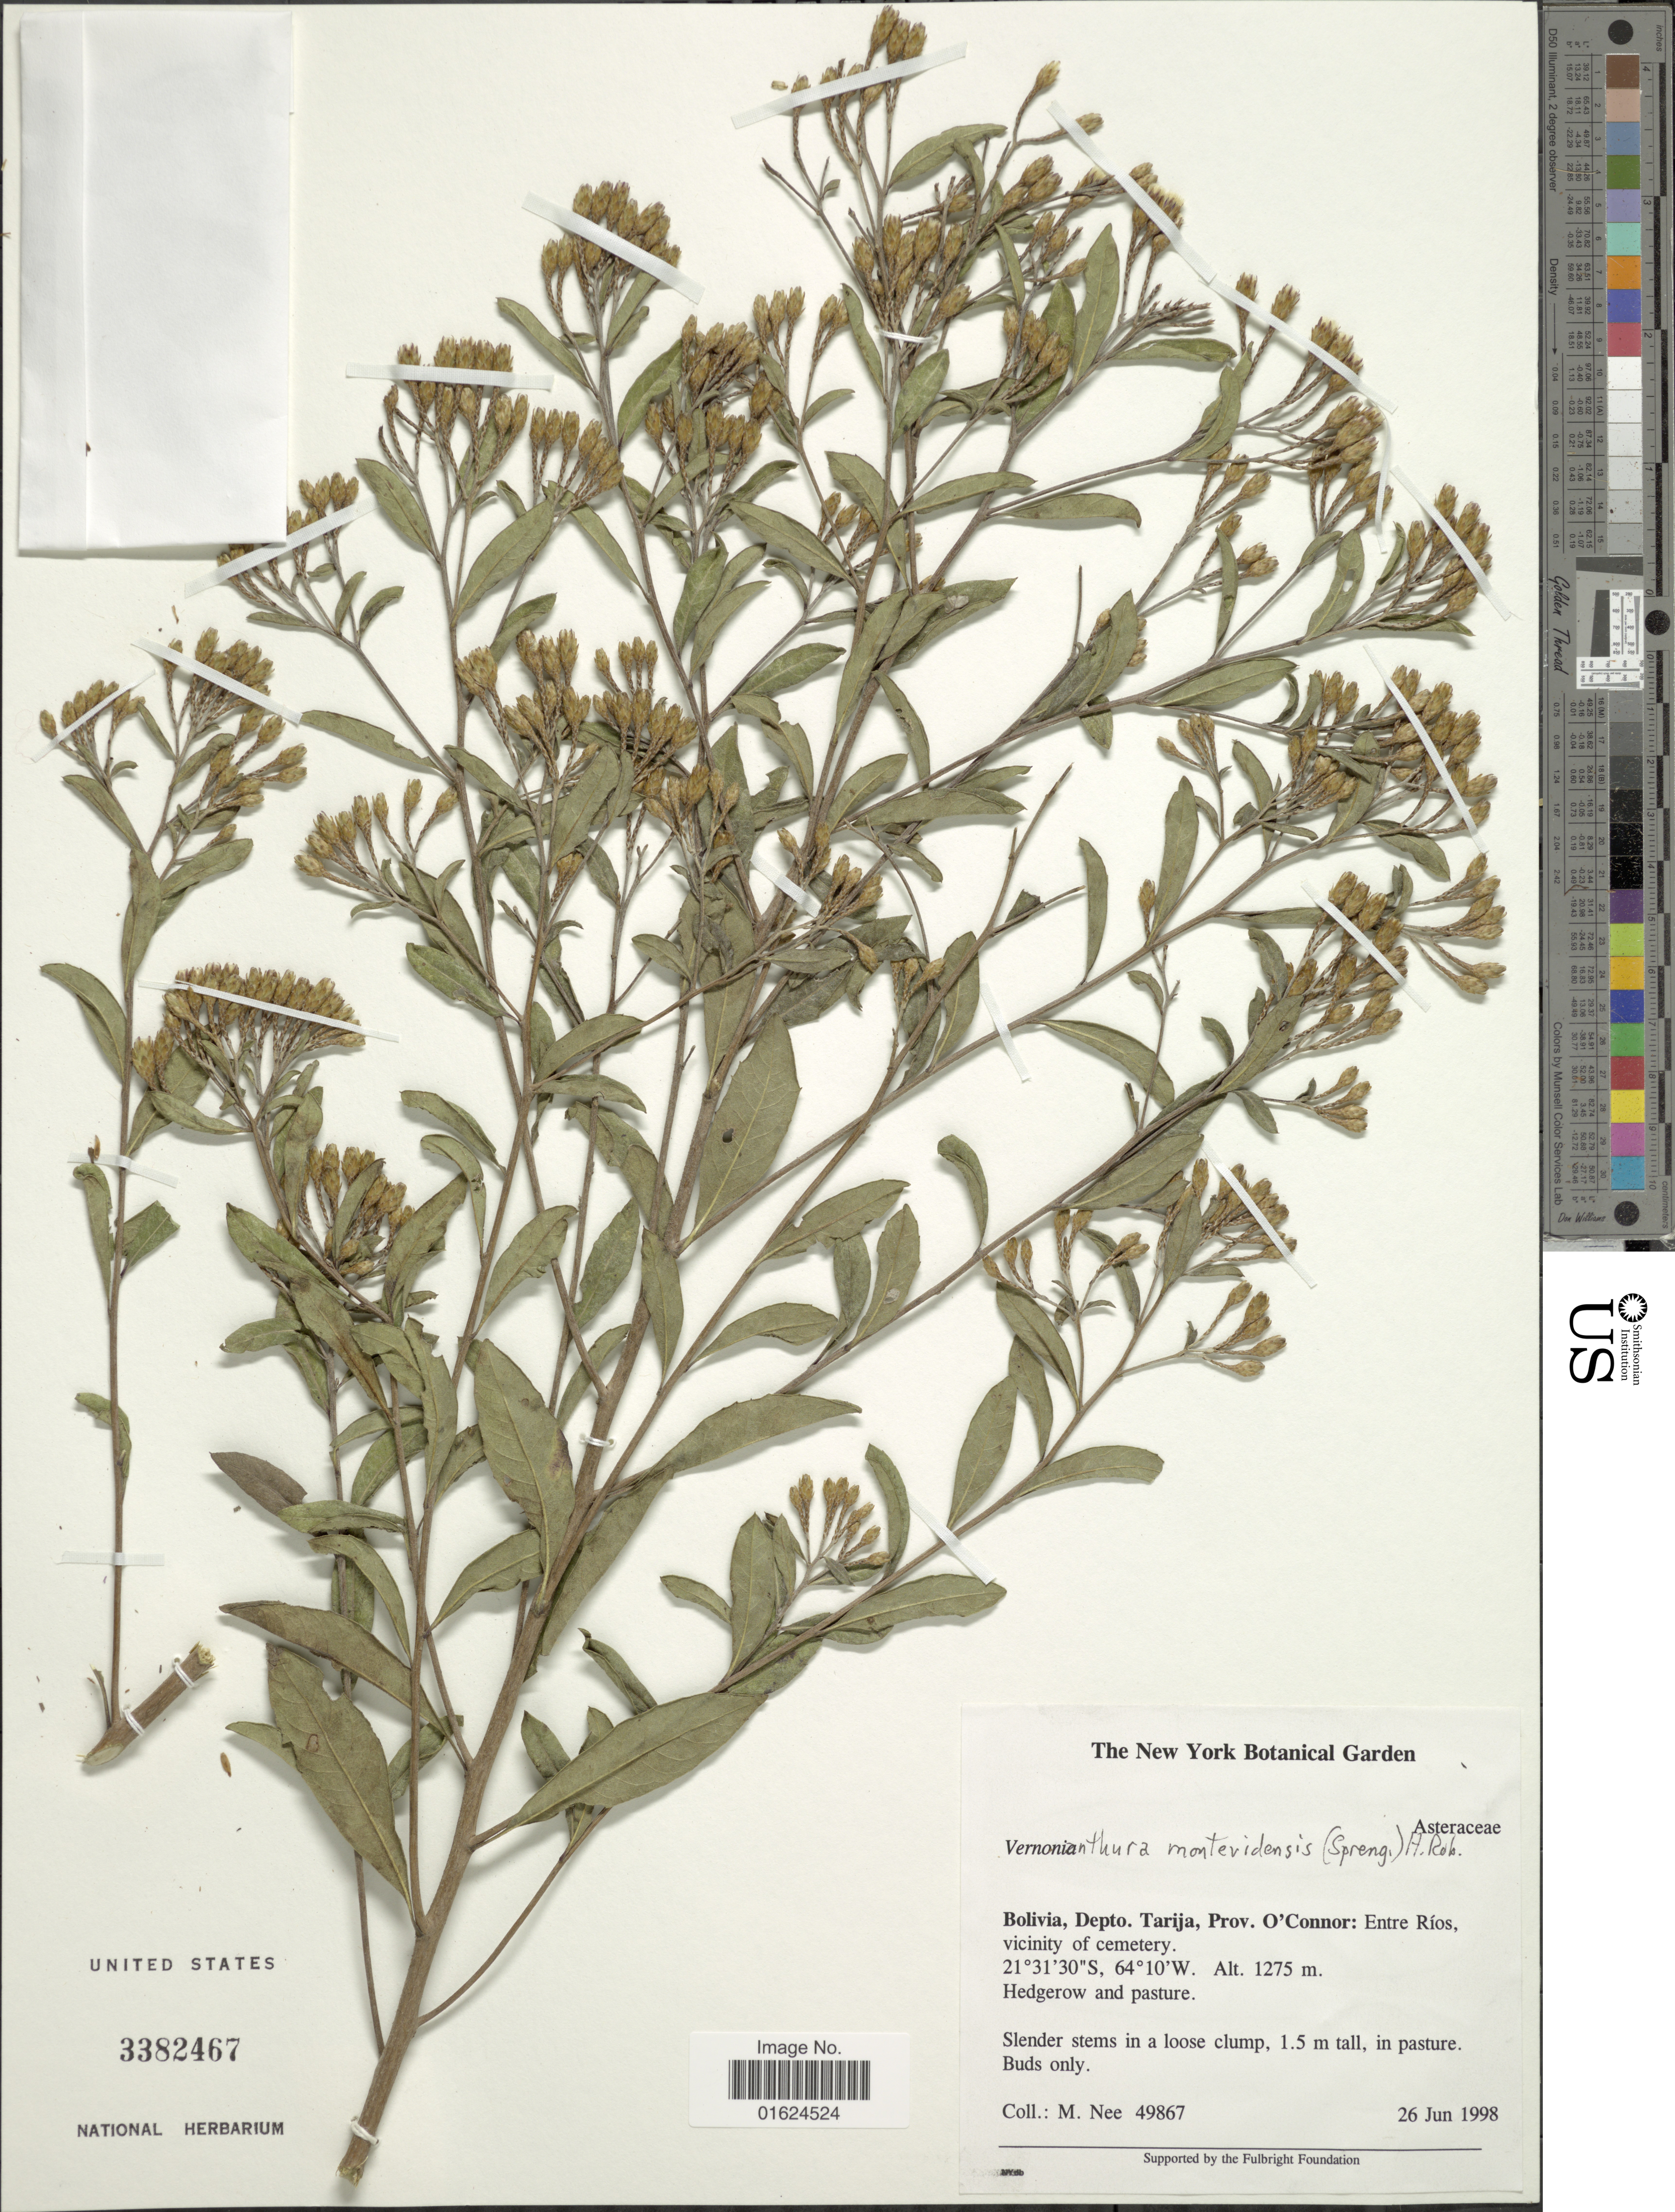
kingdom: Plantae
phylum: Tracheophyta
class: Magnoliopsida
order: Asterales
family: Asteraceae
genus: Vernonanthura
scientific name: Vernonanthura squamulosa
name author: (Hook. & Arn.) H. Rob.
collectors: M. Nee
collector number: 49867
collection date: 1998-06-26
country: Bolivia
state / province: Tarija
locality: Depto. Tarija, Prov. O'Conner: Entre Ríos, vicinity of cemetery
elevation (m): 1275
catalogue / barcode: US 3382467